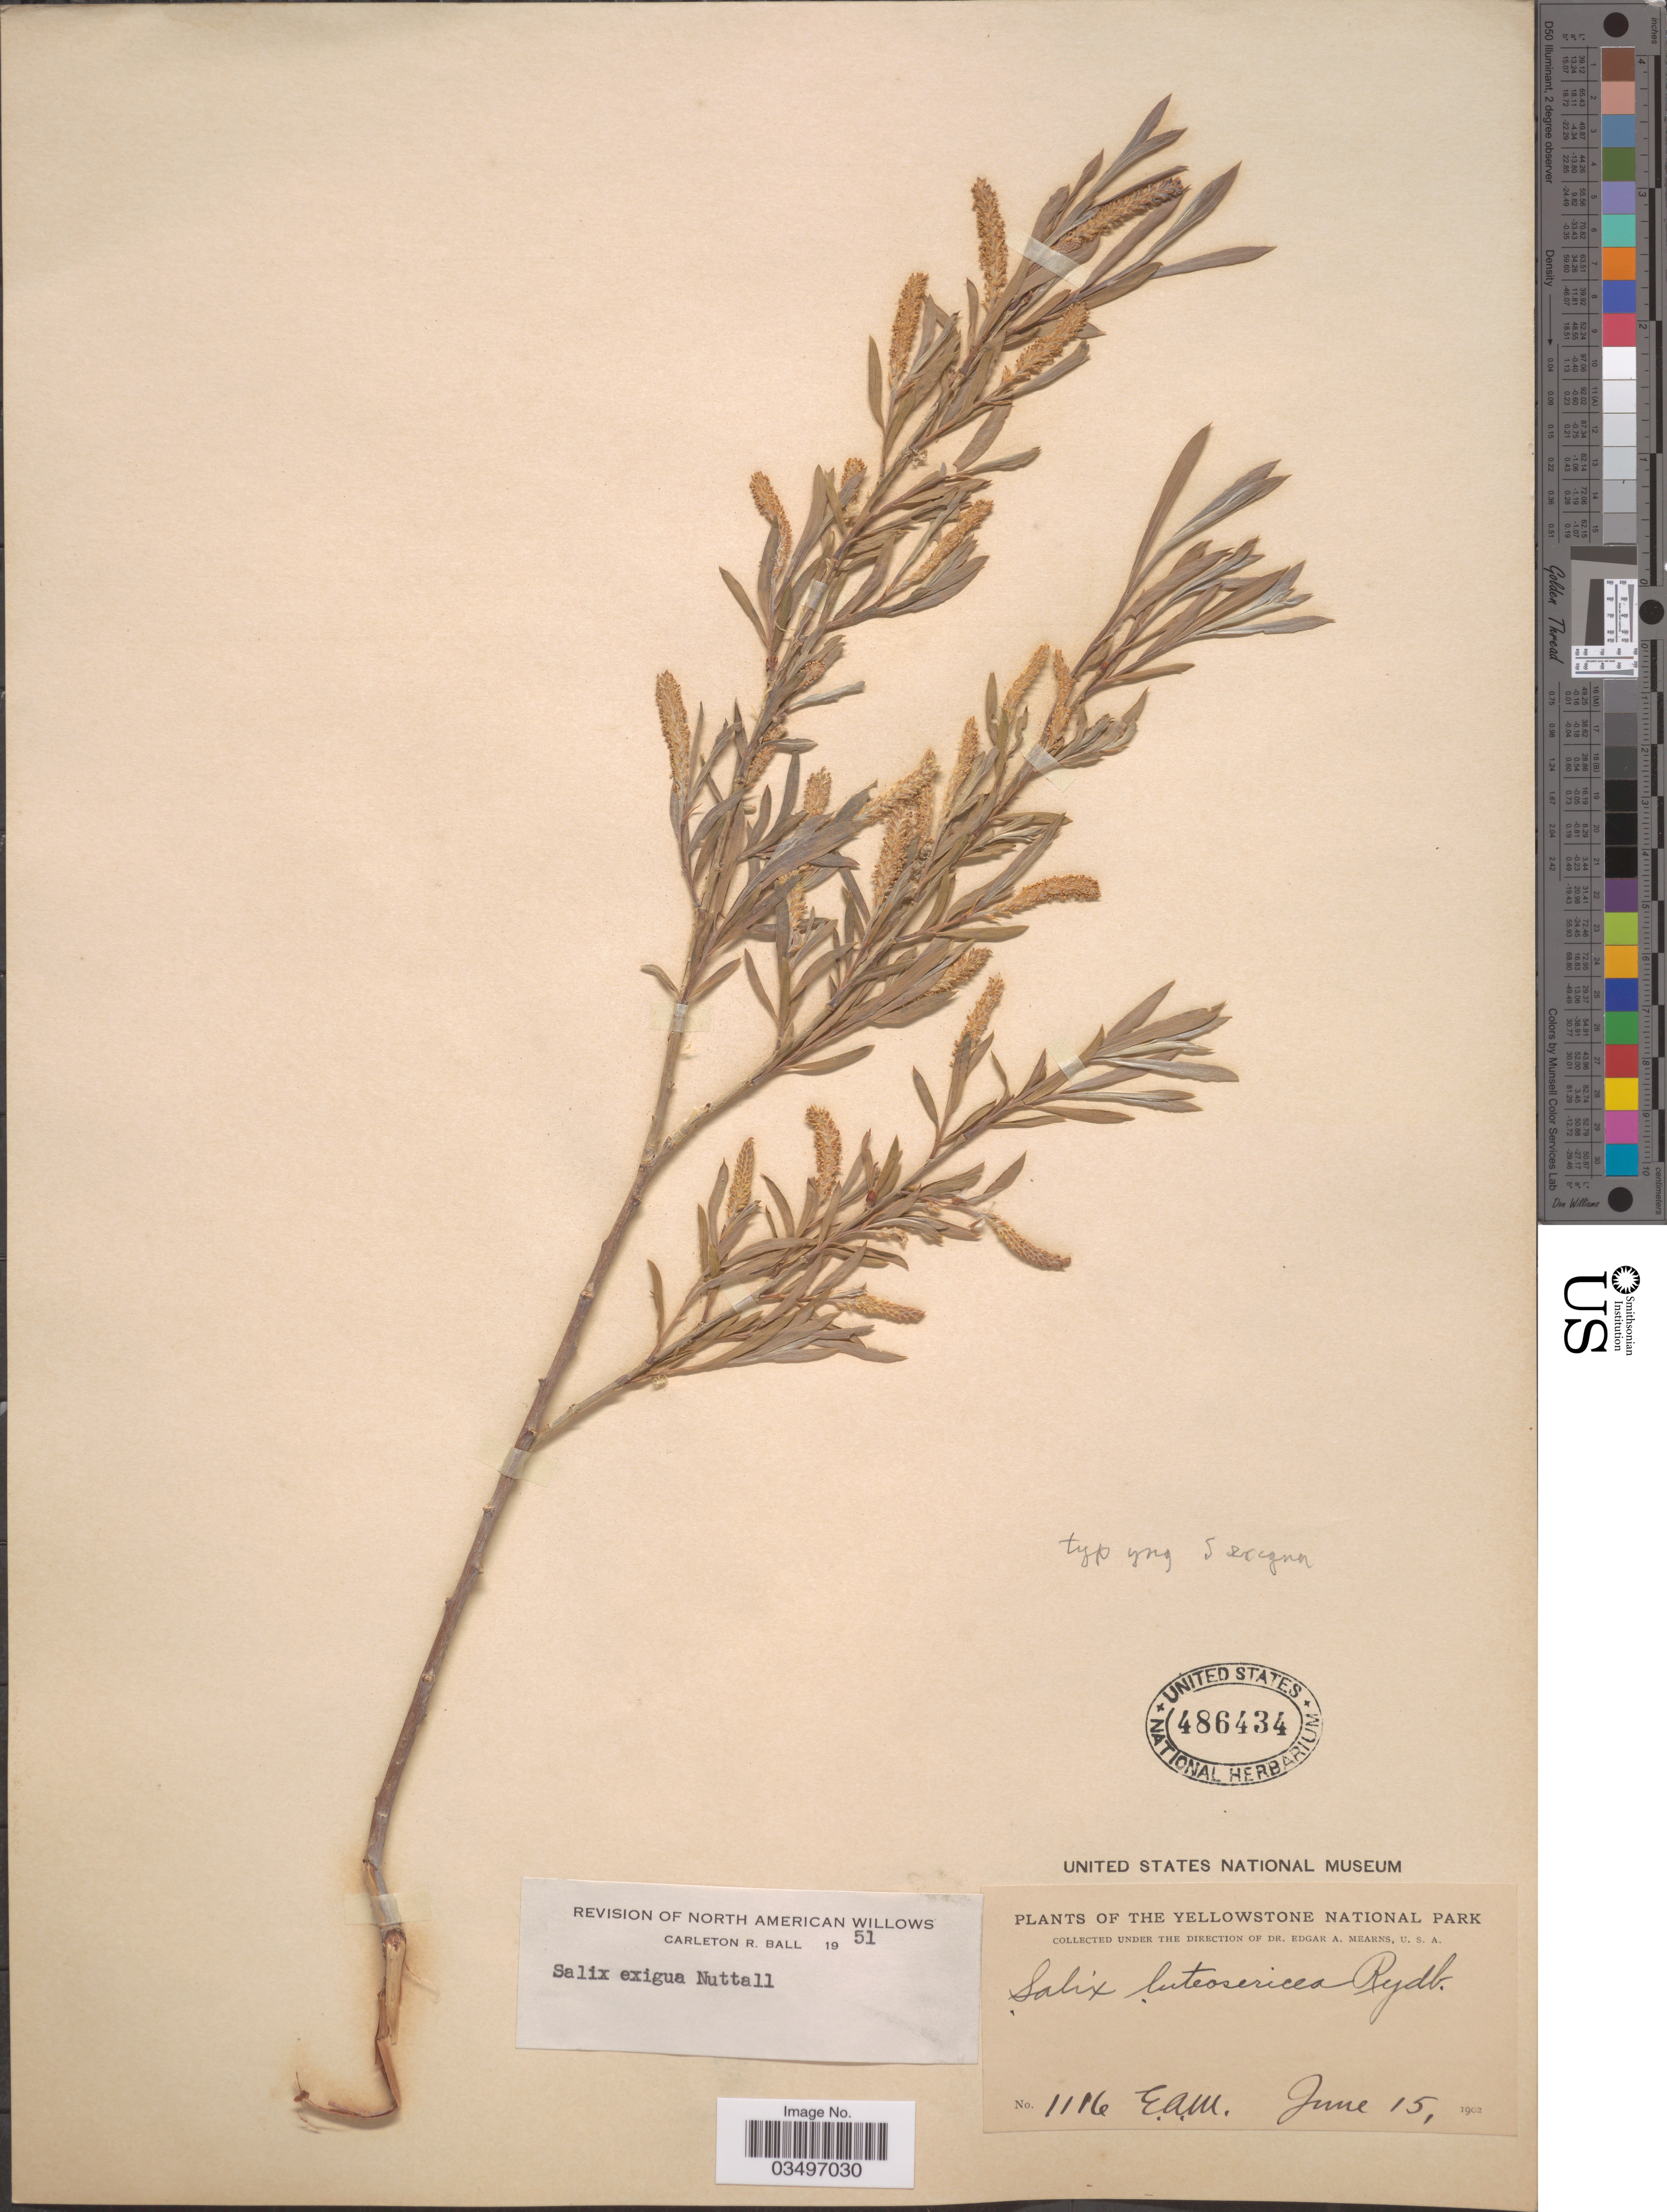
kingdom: Plantae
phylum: Tracheophyta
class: Magnoliopsida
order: Malpighiales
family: Salicaceae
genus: Salix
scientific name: Salix exigua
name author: Nutt.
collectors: E. A. Mearns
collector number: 1116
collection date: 1902-06-15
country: United States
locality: Yellowstone National Park.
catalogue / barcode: US 486434